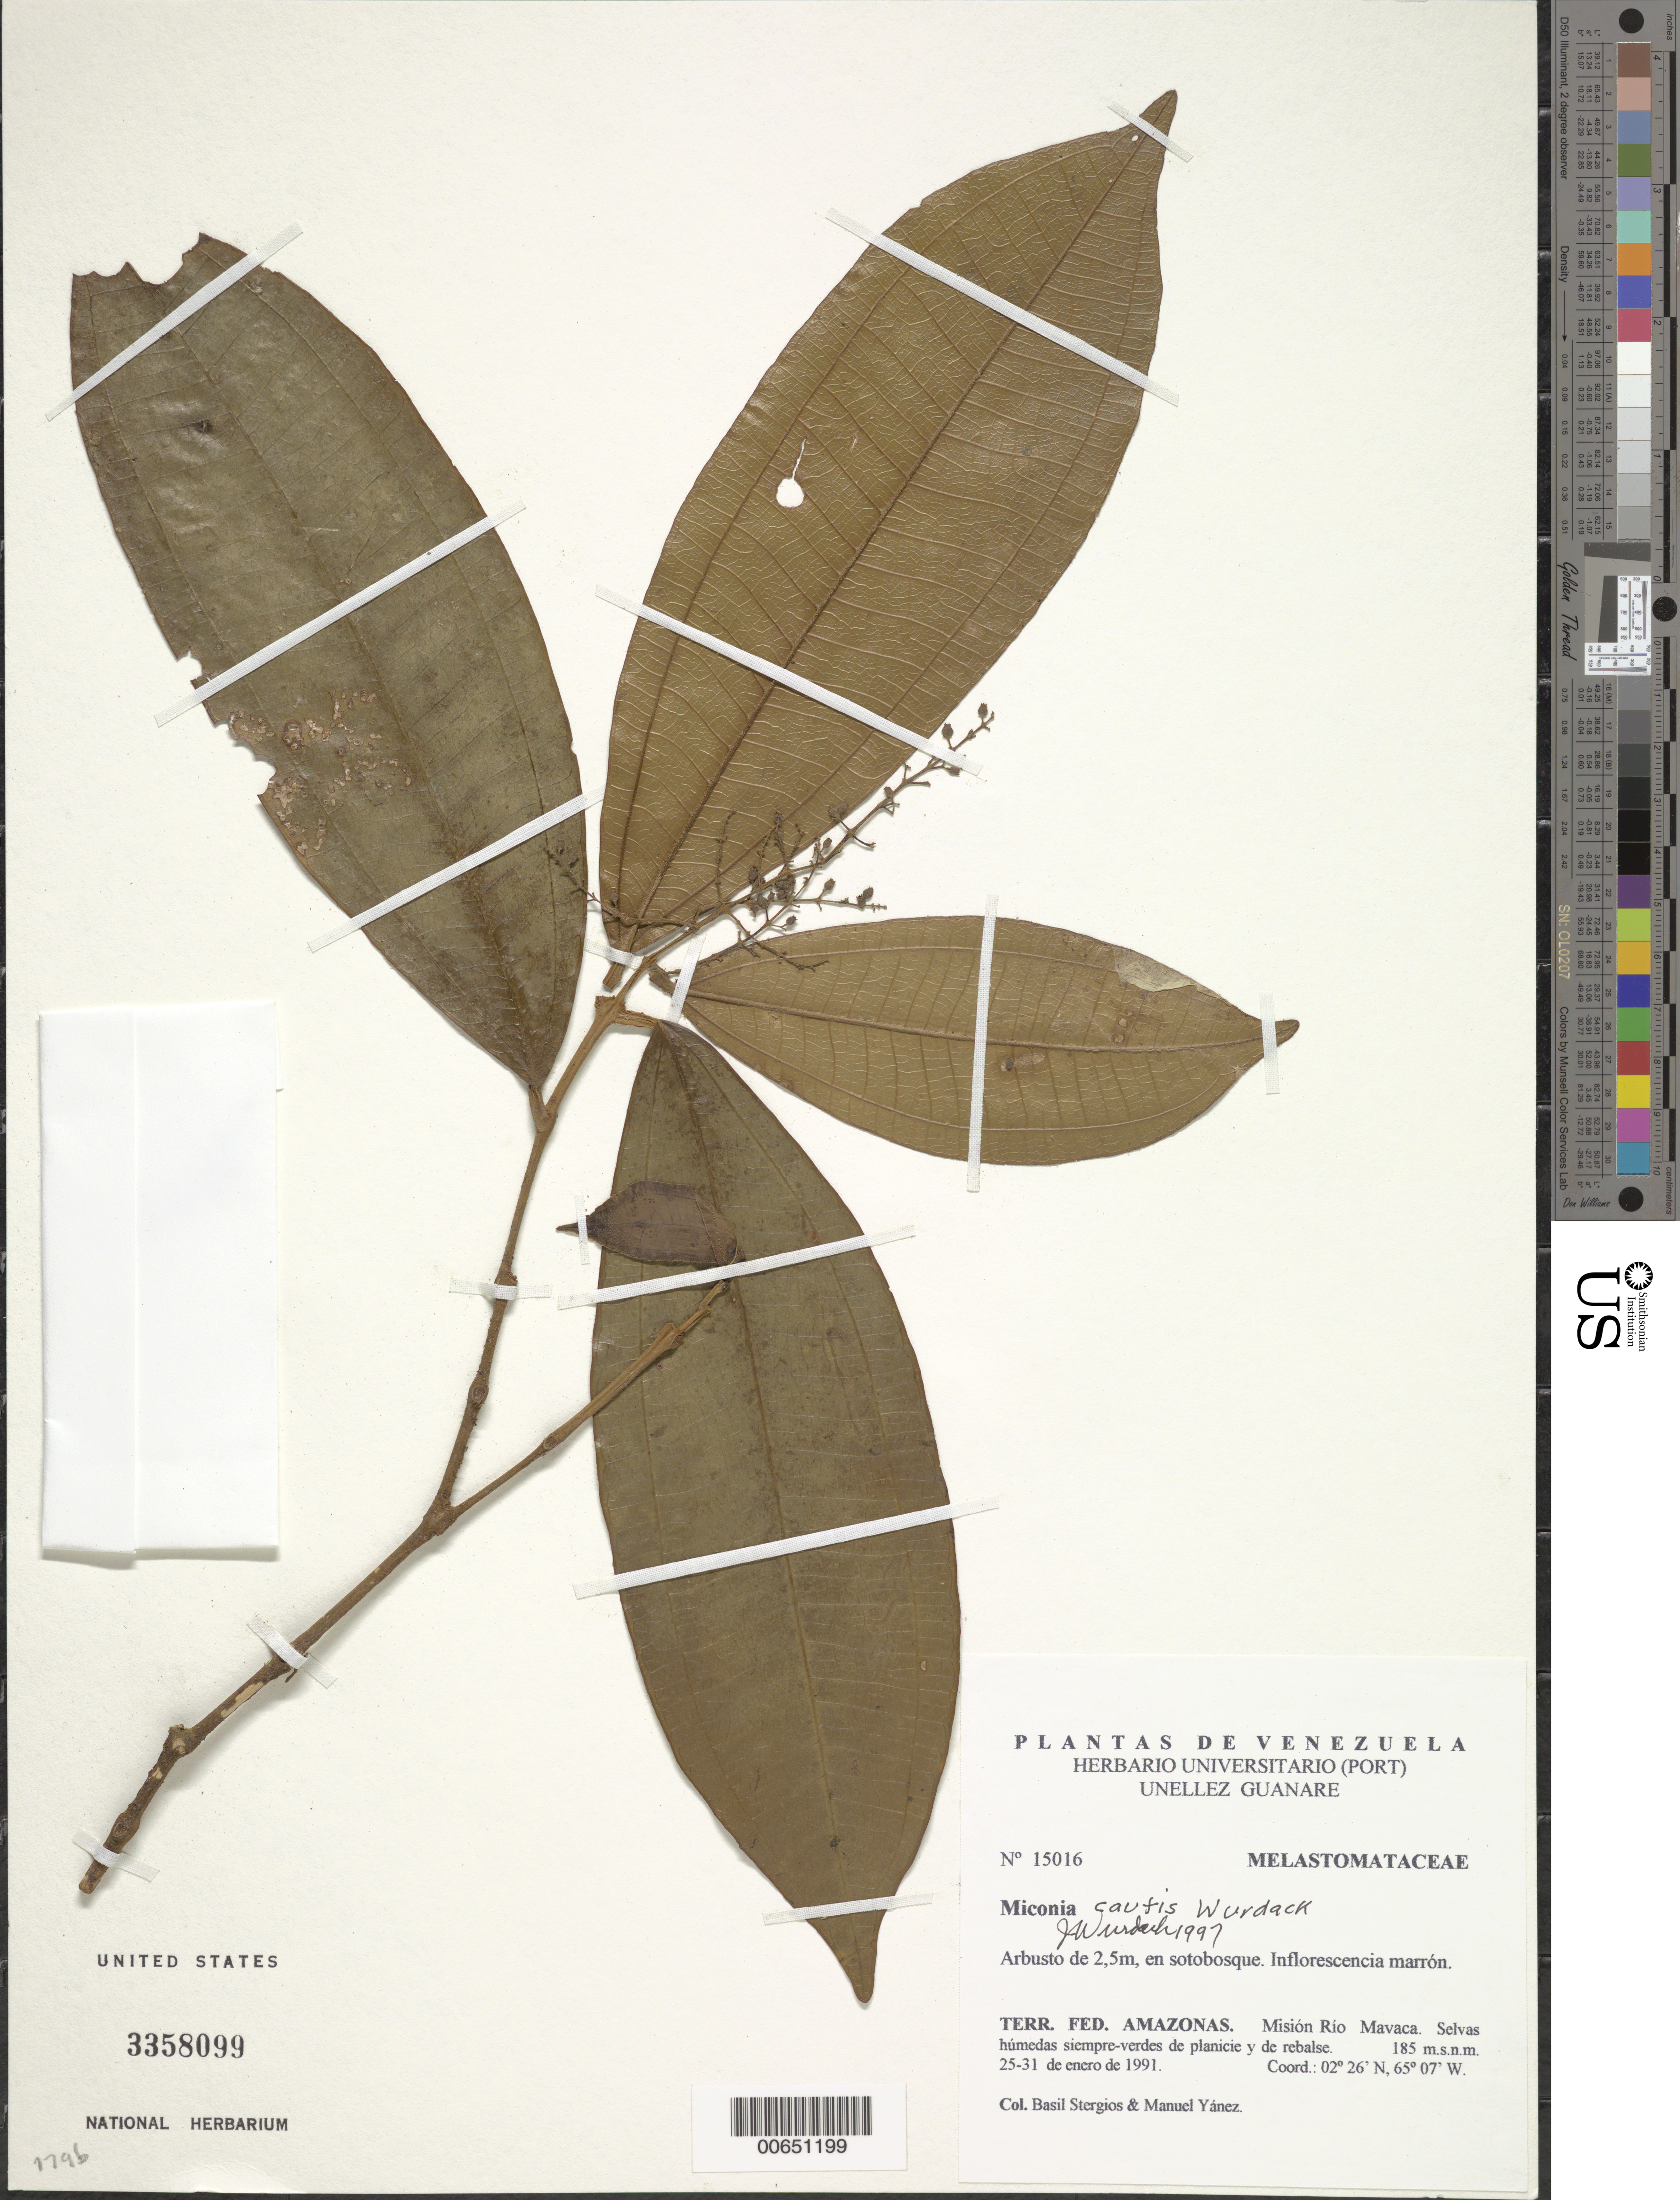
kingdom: Plantae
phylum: Tracheophyta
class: Magnoliopsida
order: Myrtales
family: Melastomataceae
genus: Miconia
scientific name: Miconia cautis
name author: Wurdack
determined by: Wurdack, John J., (US), US (UNITED STATES)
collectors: B. G. Stergios & M. Yanez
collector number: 15016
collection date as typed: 25-Jan-91 to 31-Jan-91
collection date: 1991-01-25/1991-01-31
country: Venezuela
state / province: Amazonas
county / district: Río Negro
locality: Mision Río Mavaca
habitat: Selvas húmedas siempre-verdes de planici y de rebalse; sotobosque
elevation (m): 185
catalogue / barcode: US 3358099